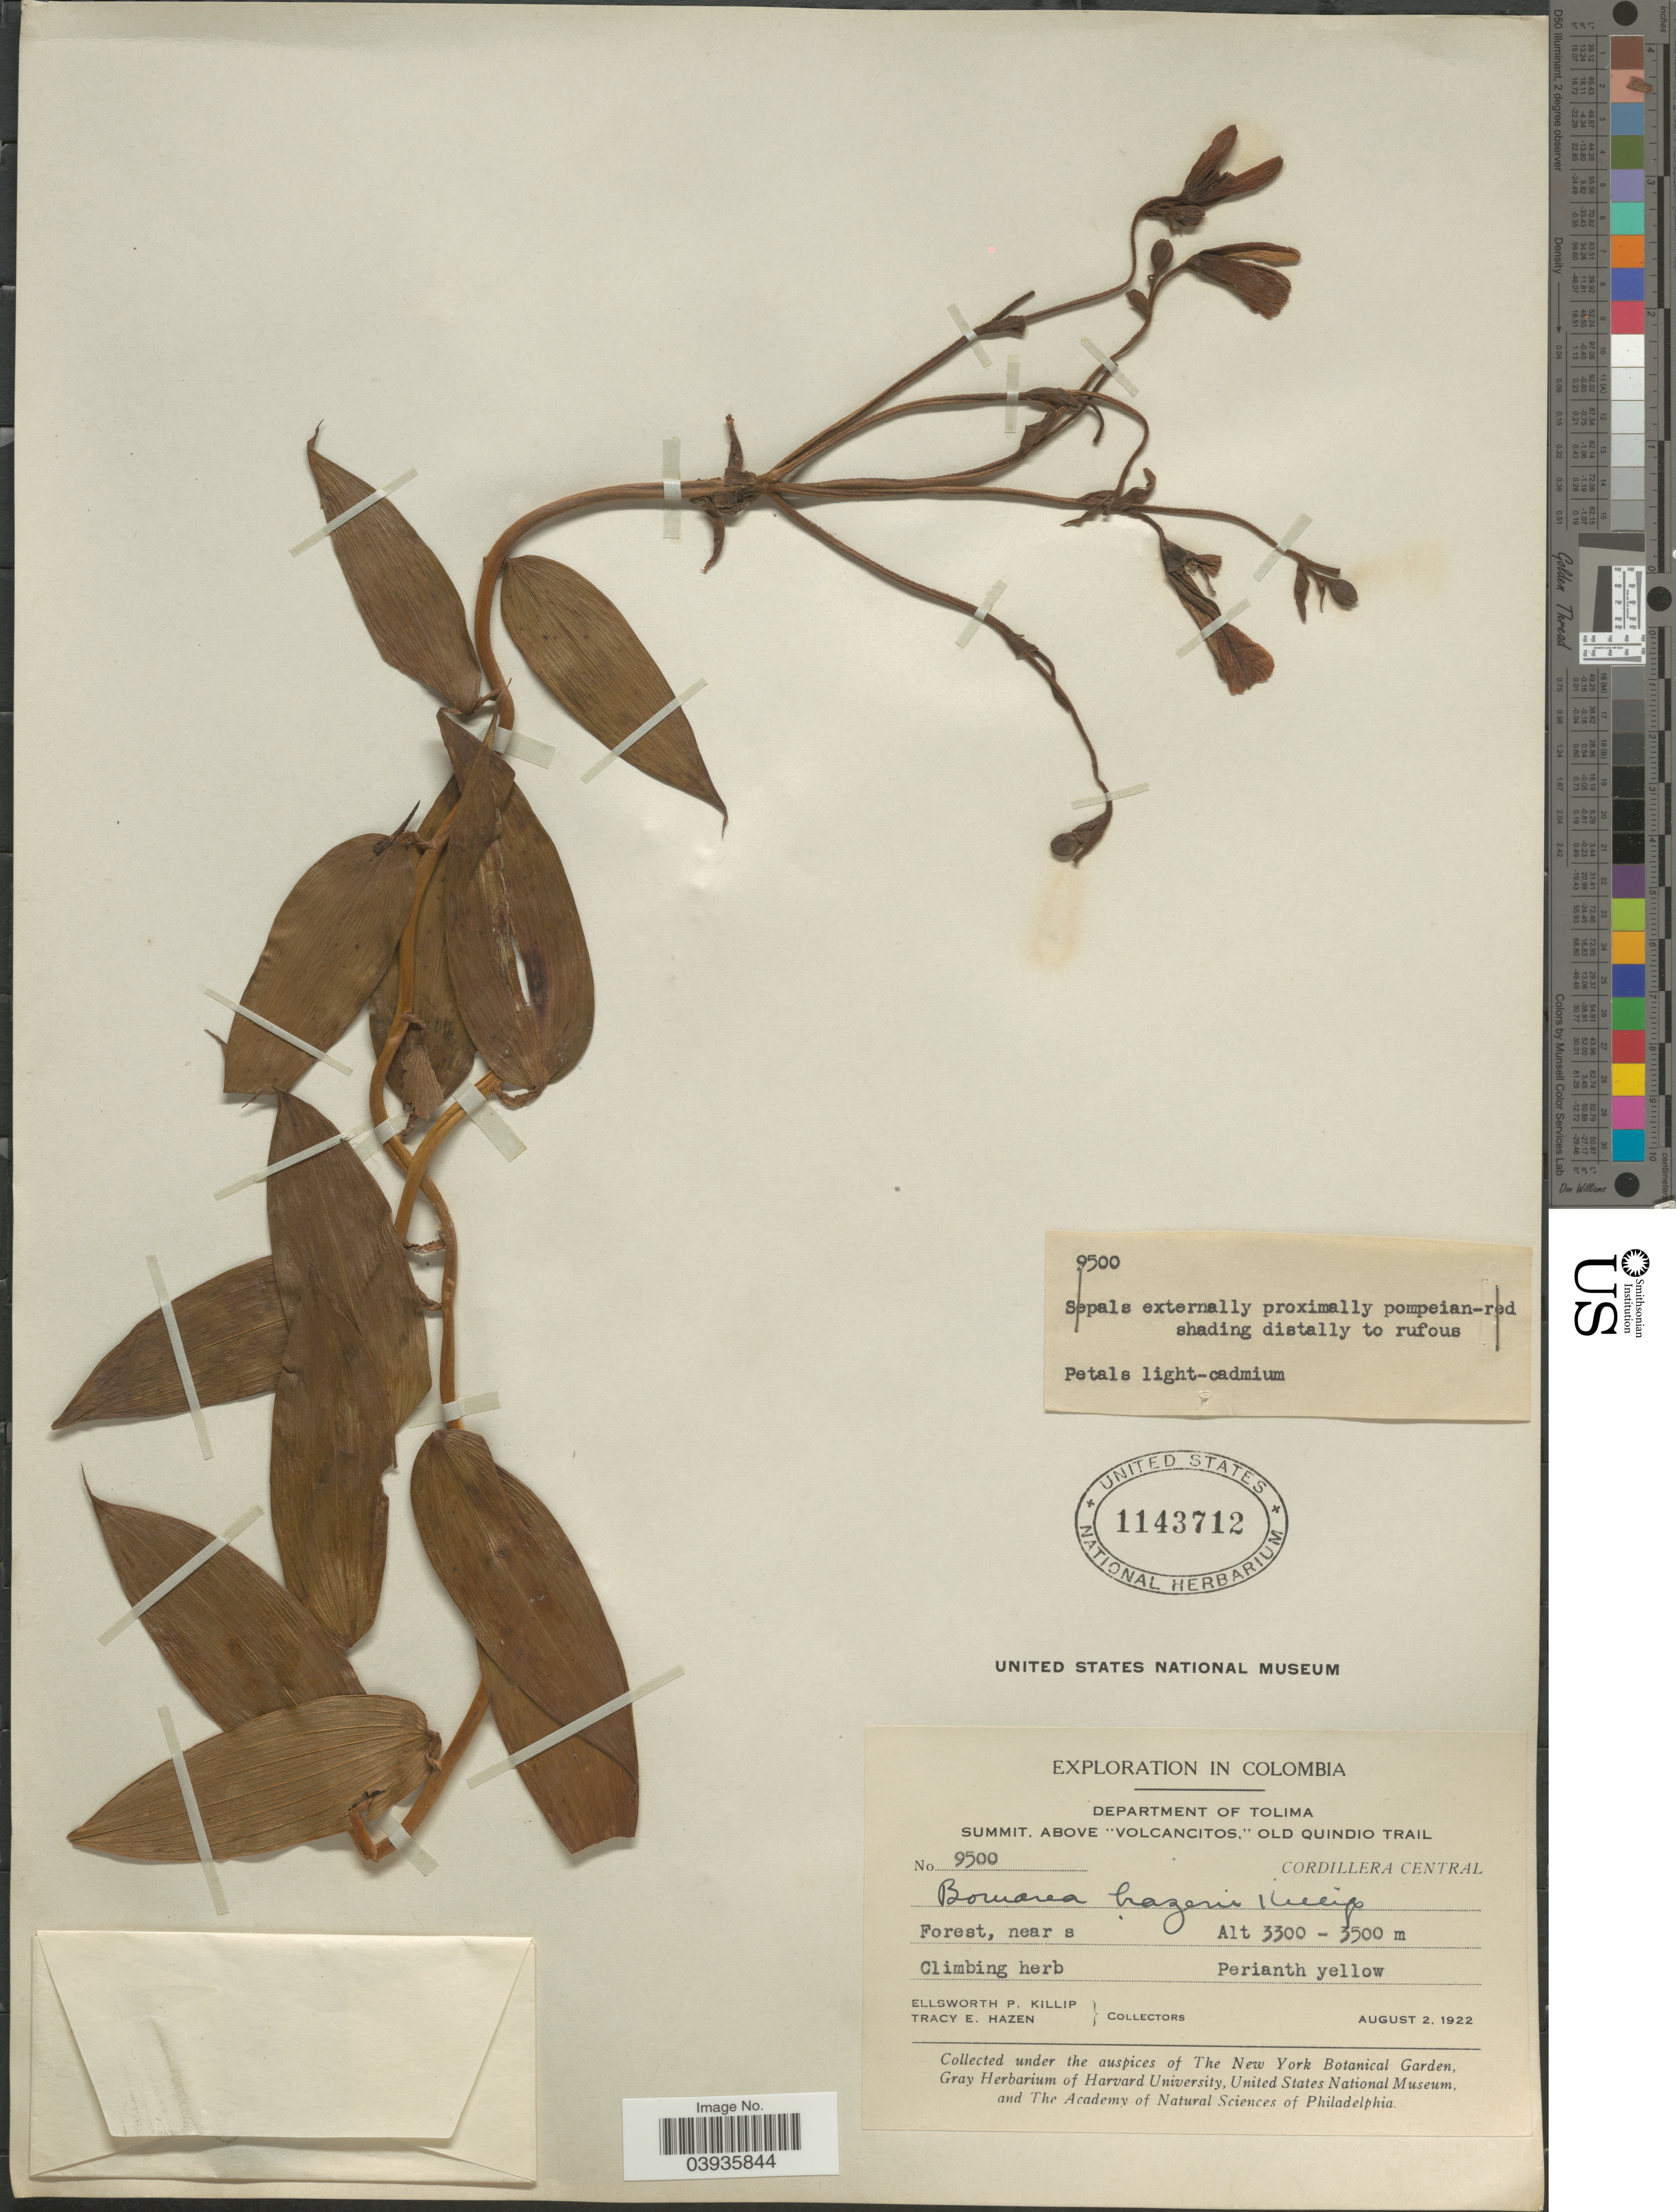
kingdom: Plantae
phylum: Tracheophyta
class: Liliopsida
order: Liliales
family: Alstroemeriaceae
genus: Bomarea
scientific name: Bomarea hazenii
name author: Killip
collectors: E. P. Killip & T. E. Hazen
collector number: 9500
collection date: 1922-08-02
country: Colombia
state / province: Tolima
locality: Department of Tolima. Summit, above "Volcancitos," Old Quindio Trail. Cordillera Central.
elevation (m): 3300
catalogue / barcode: US 1143712